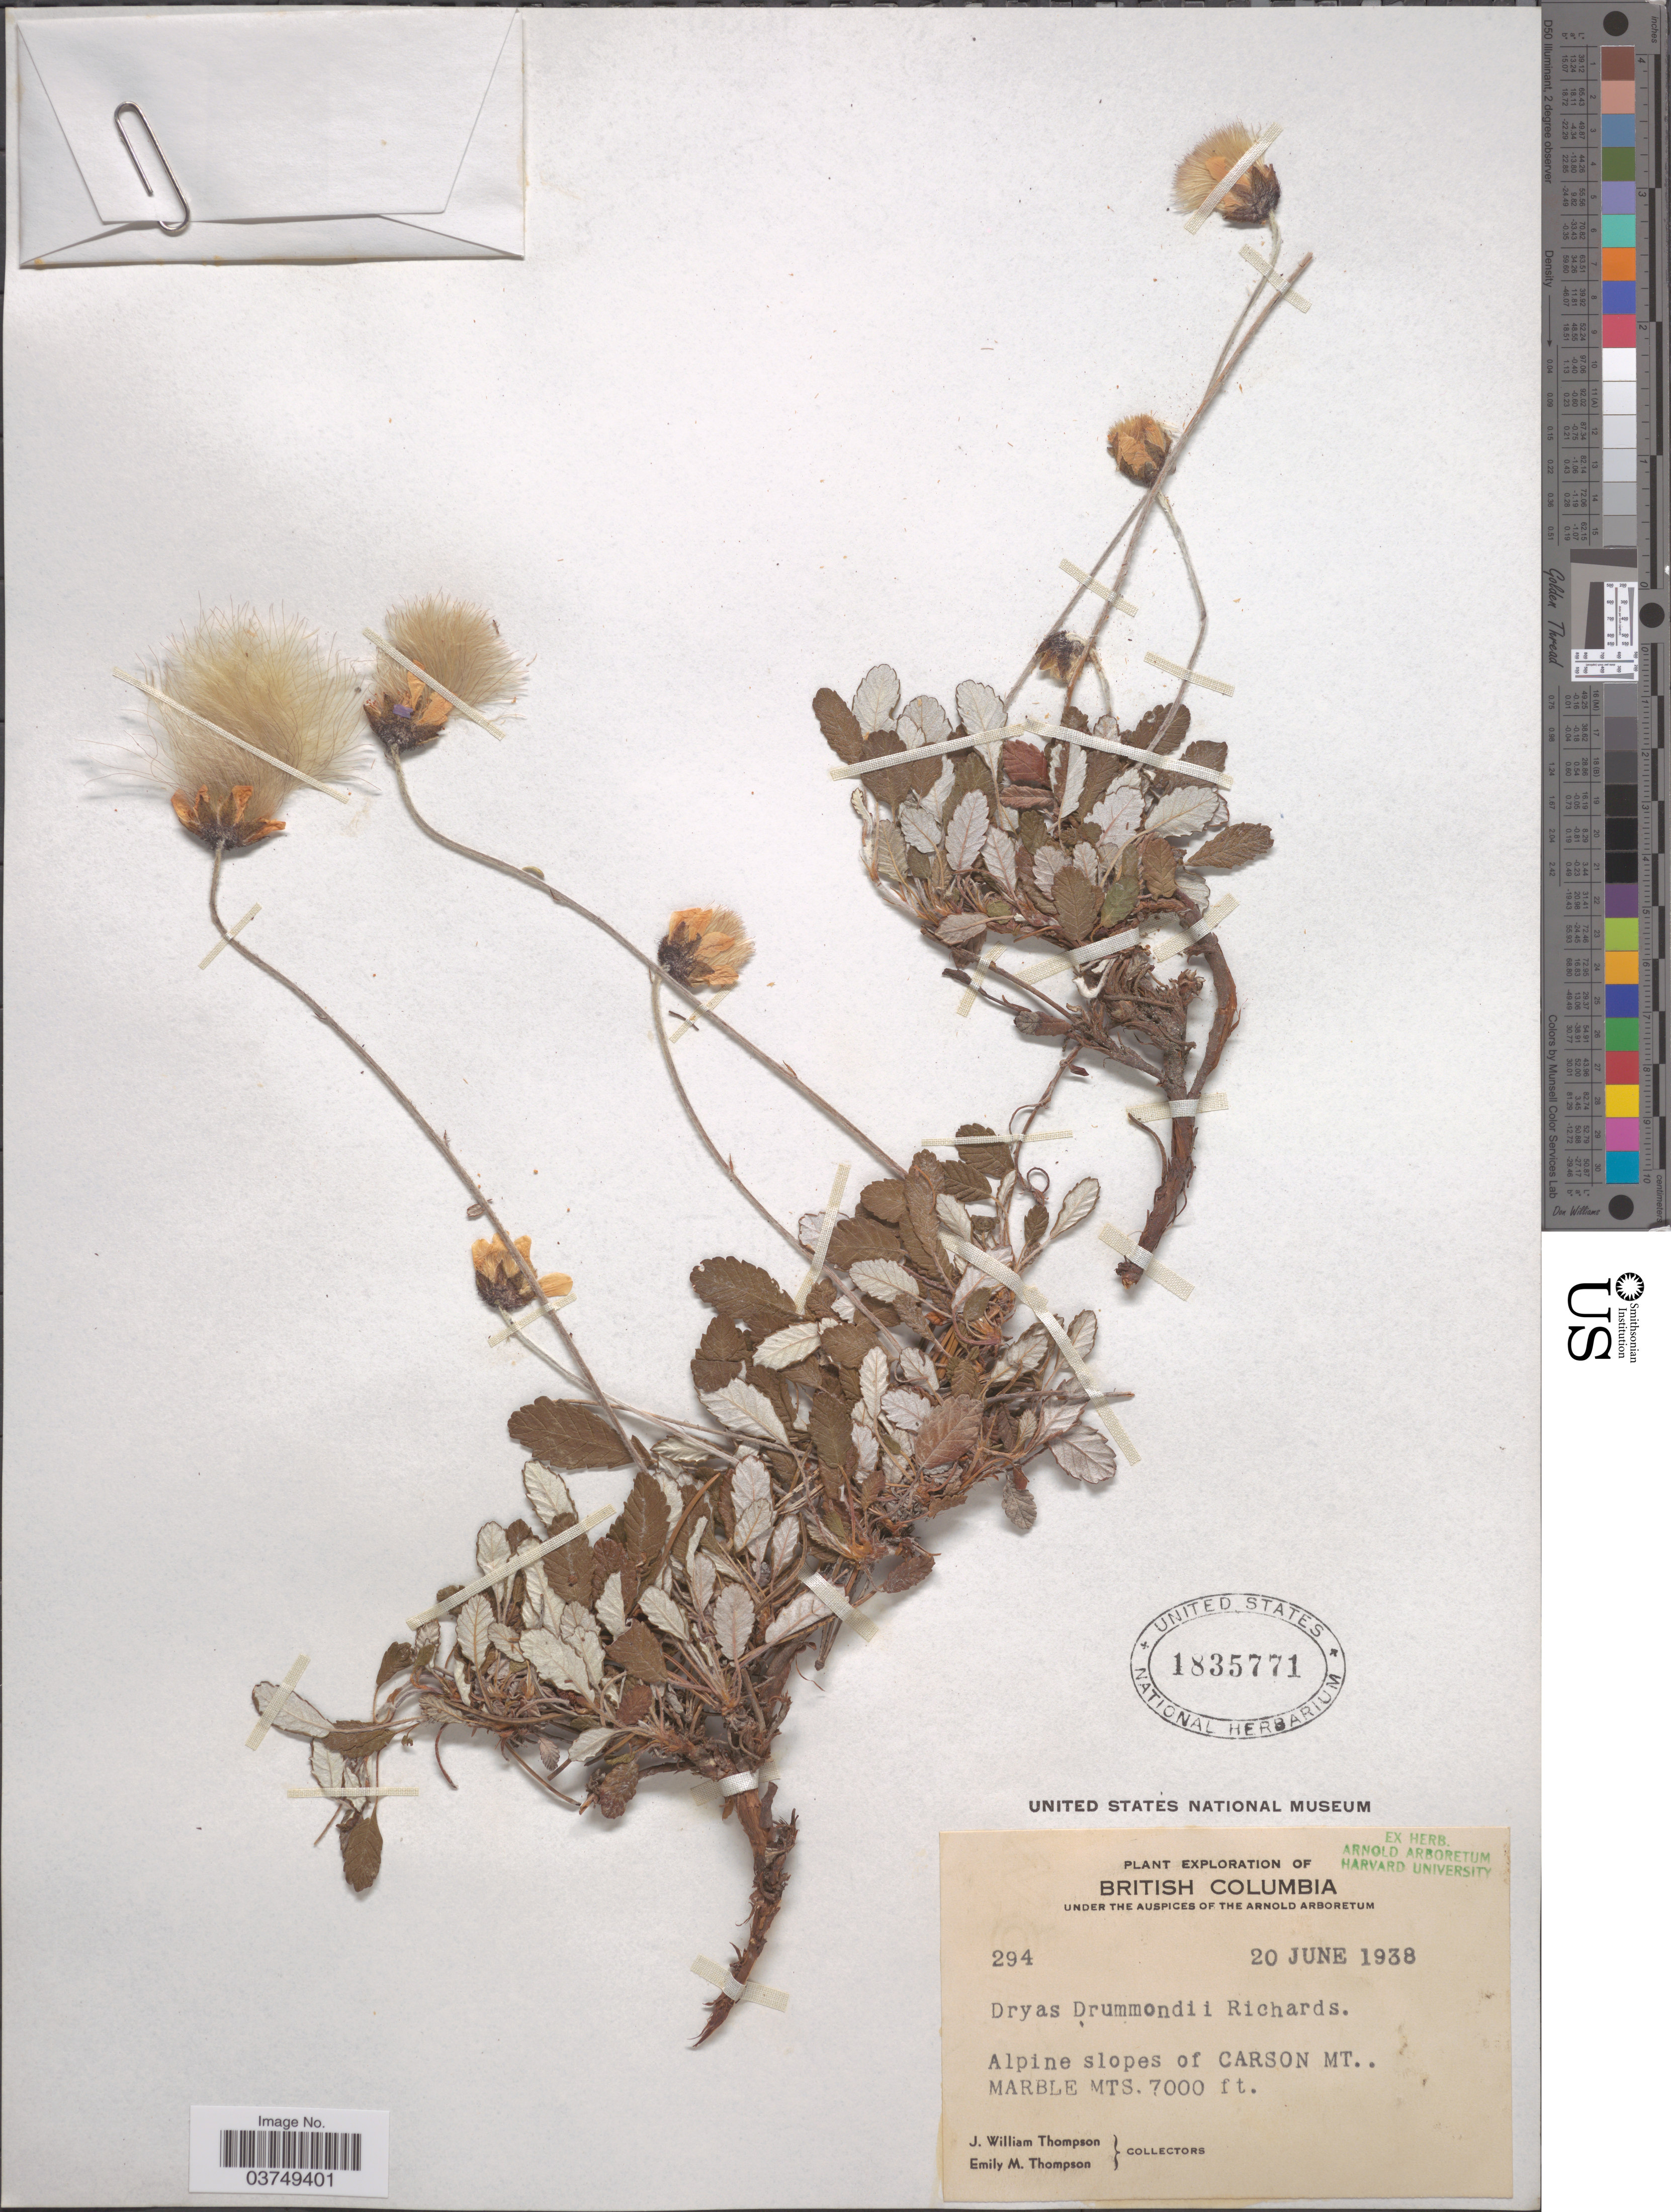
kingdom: Plantae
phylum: Tracheophyta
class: Magnoliopsida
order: Rosales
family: Rosaceae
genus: Dryas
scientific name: Dryas drummondii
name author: Hook. & Richardson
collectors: J. W. Thompson & E. M. Thompson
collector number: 294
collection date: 1938-06-20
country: Canada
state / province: British Columbia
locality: Alpine slopes of Carson Mt. Marble Mts.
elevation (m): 2134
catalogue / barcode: US 1835771